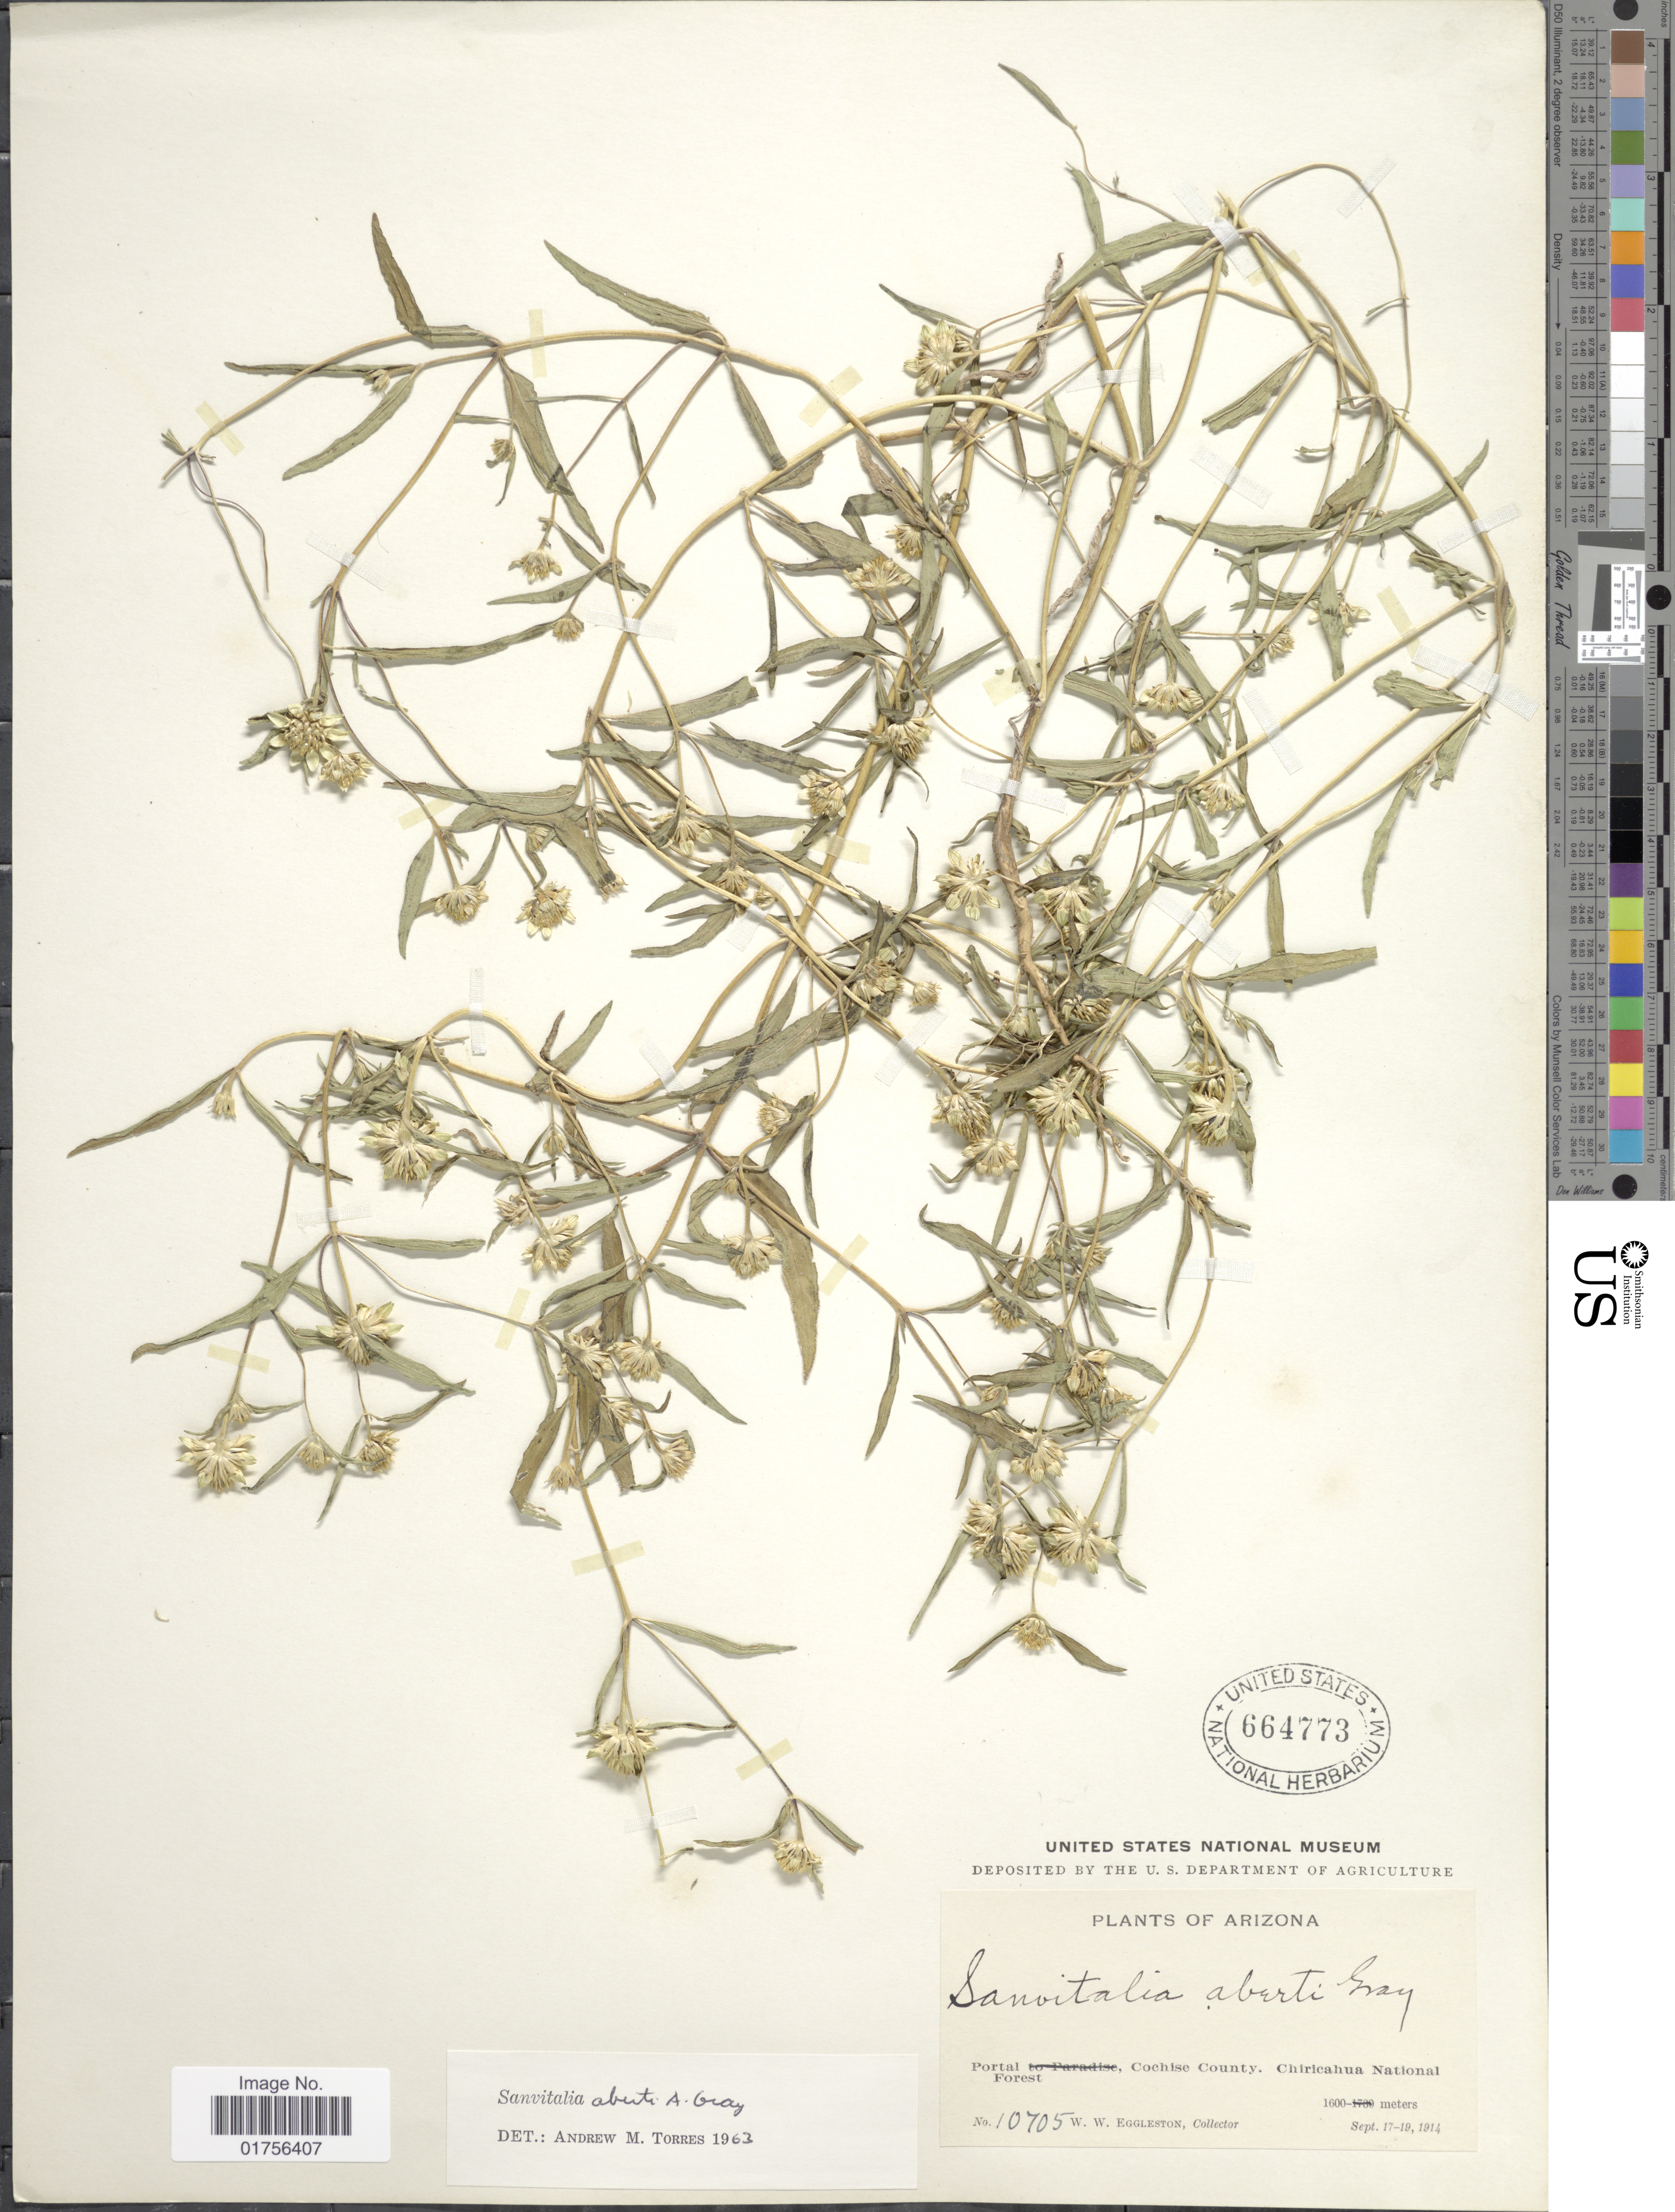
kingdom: Plantae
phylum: Tracheophyta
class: Magnoliopsida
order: Asterales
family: Asteraceae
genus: Sanvitalia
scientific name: Sanvitalia aberti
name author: A. Gray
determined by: Skibicki, Samuel V.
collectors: W. W. Eggleston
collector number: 10705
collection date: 1914-09-17/1914-09-19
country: United States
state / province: Arizona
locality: Portal, Cochise County, Chiricahual National Forest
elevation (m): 1600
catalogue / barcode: US 664773